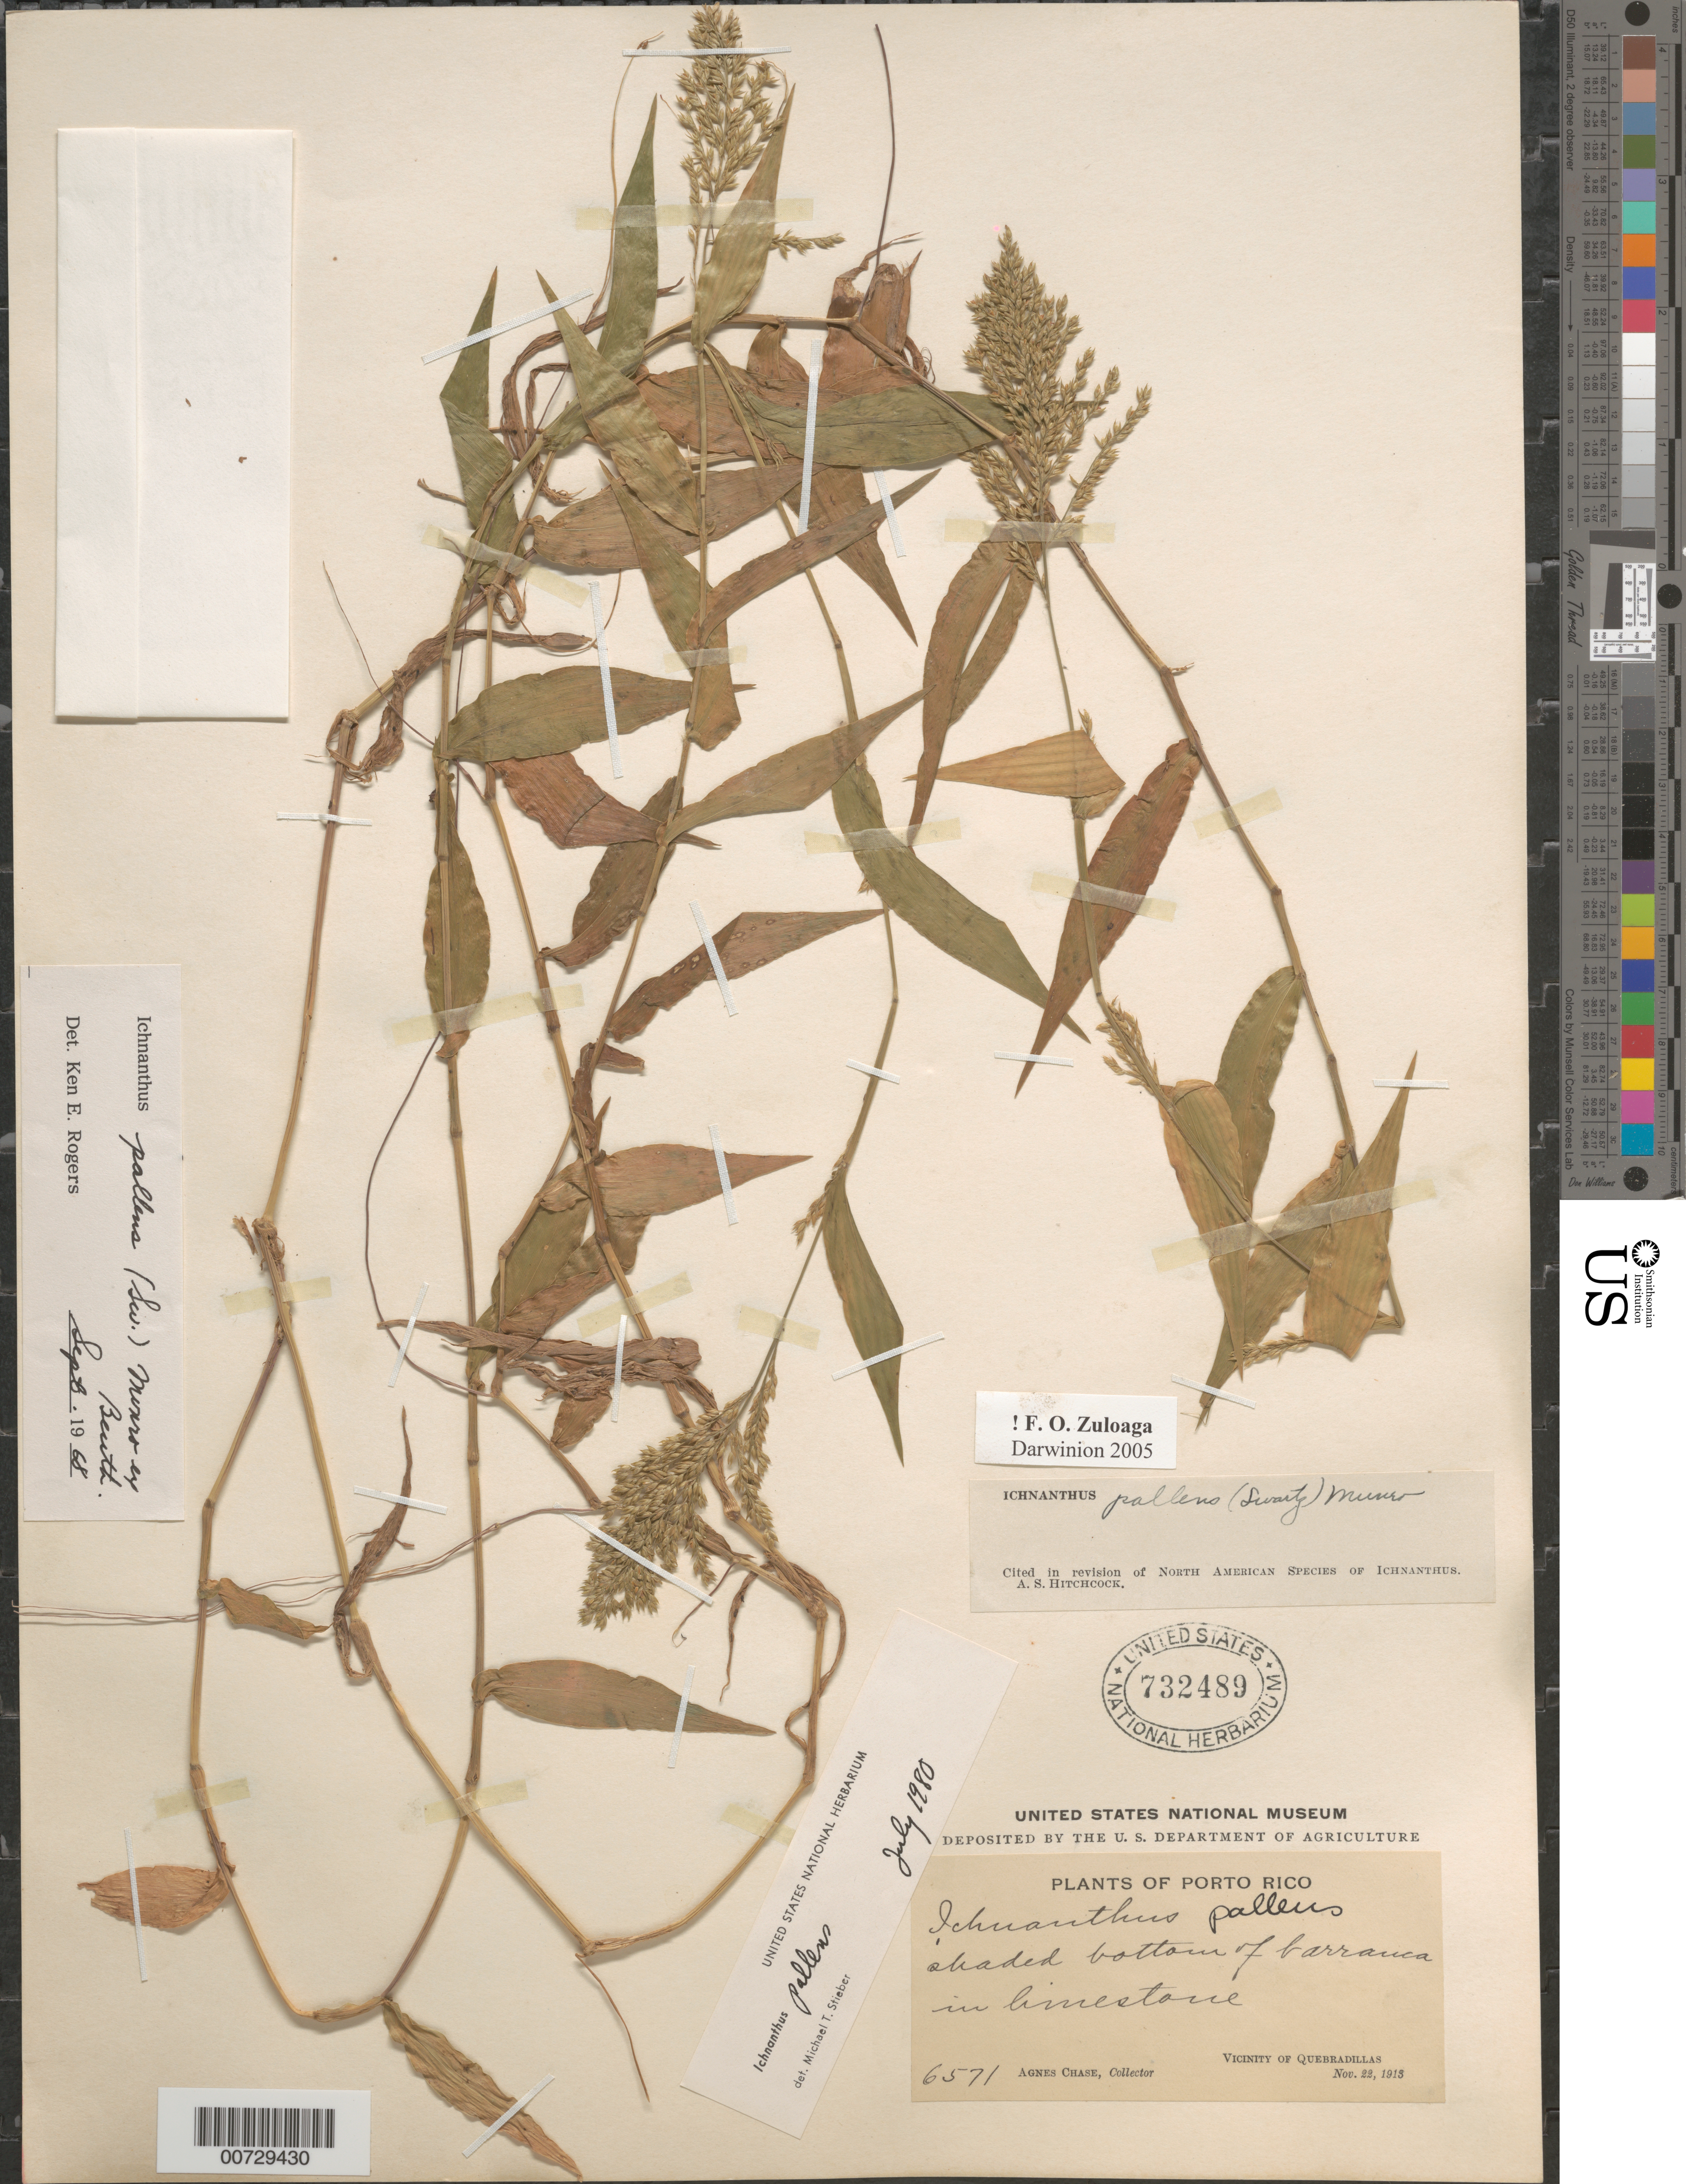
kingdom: Plantae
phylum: Tracheophyta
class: Liliopsida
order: Poales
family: Poaceae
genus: Ichnanthus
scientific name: Ichnanthus pallens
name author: (Sw.) Munro ex Benth.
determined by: Stieber, M. T.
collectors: A. Chase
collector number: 6571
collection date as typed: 22 Nov 1913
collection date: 1913-11-22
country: Puerto Rico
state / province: Quebradillas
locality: Quebradillas, vic of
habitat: Shaded bottom of barranca in limestone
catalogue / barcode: US 732489